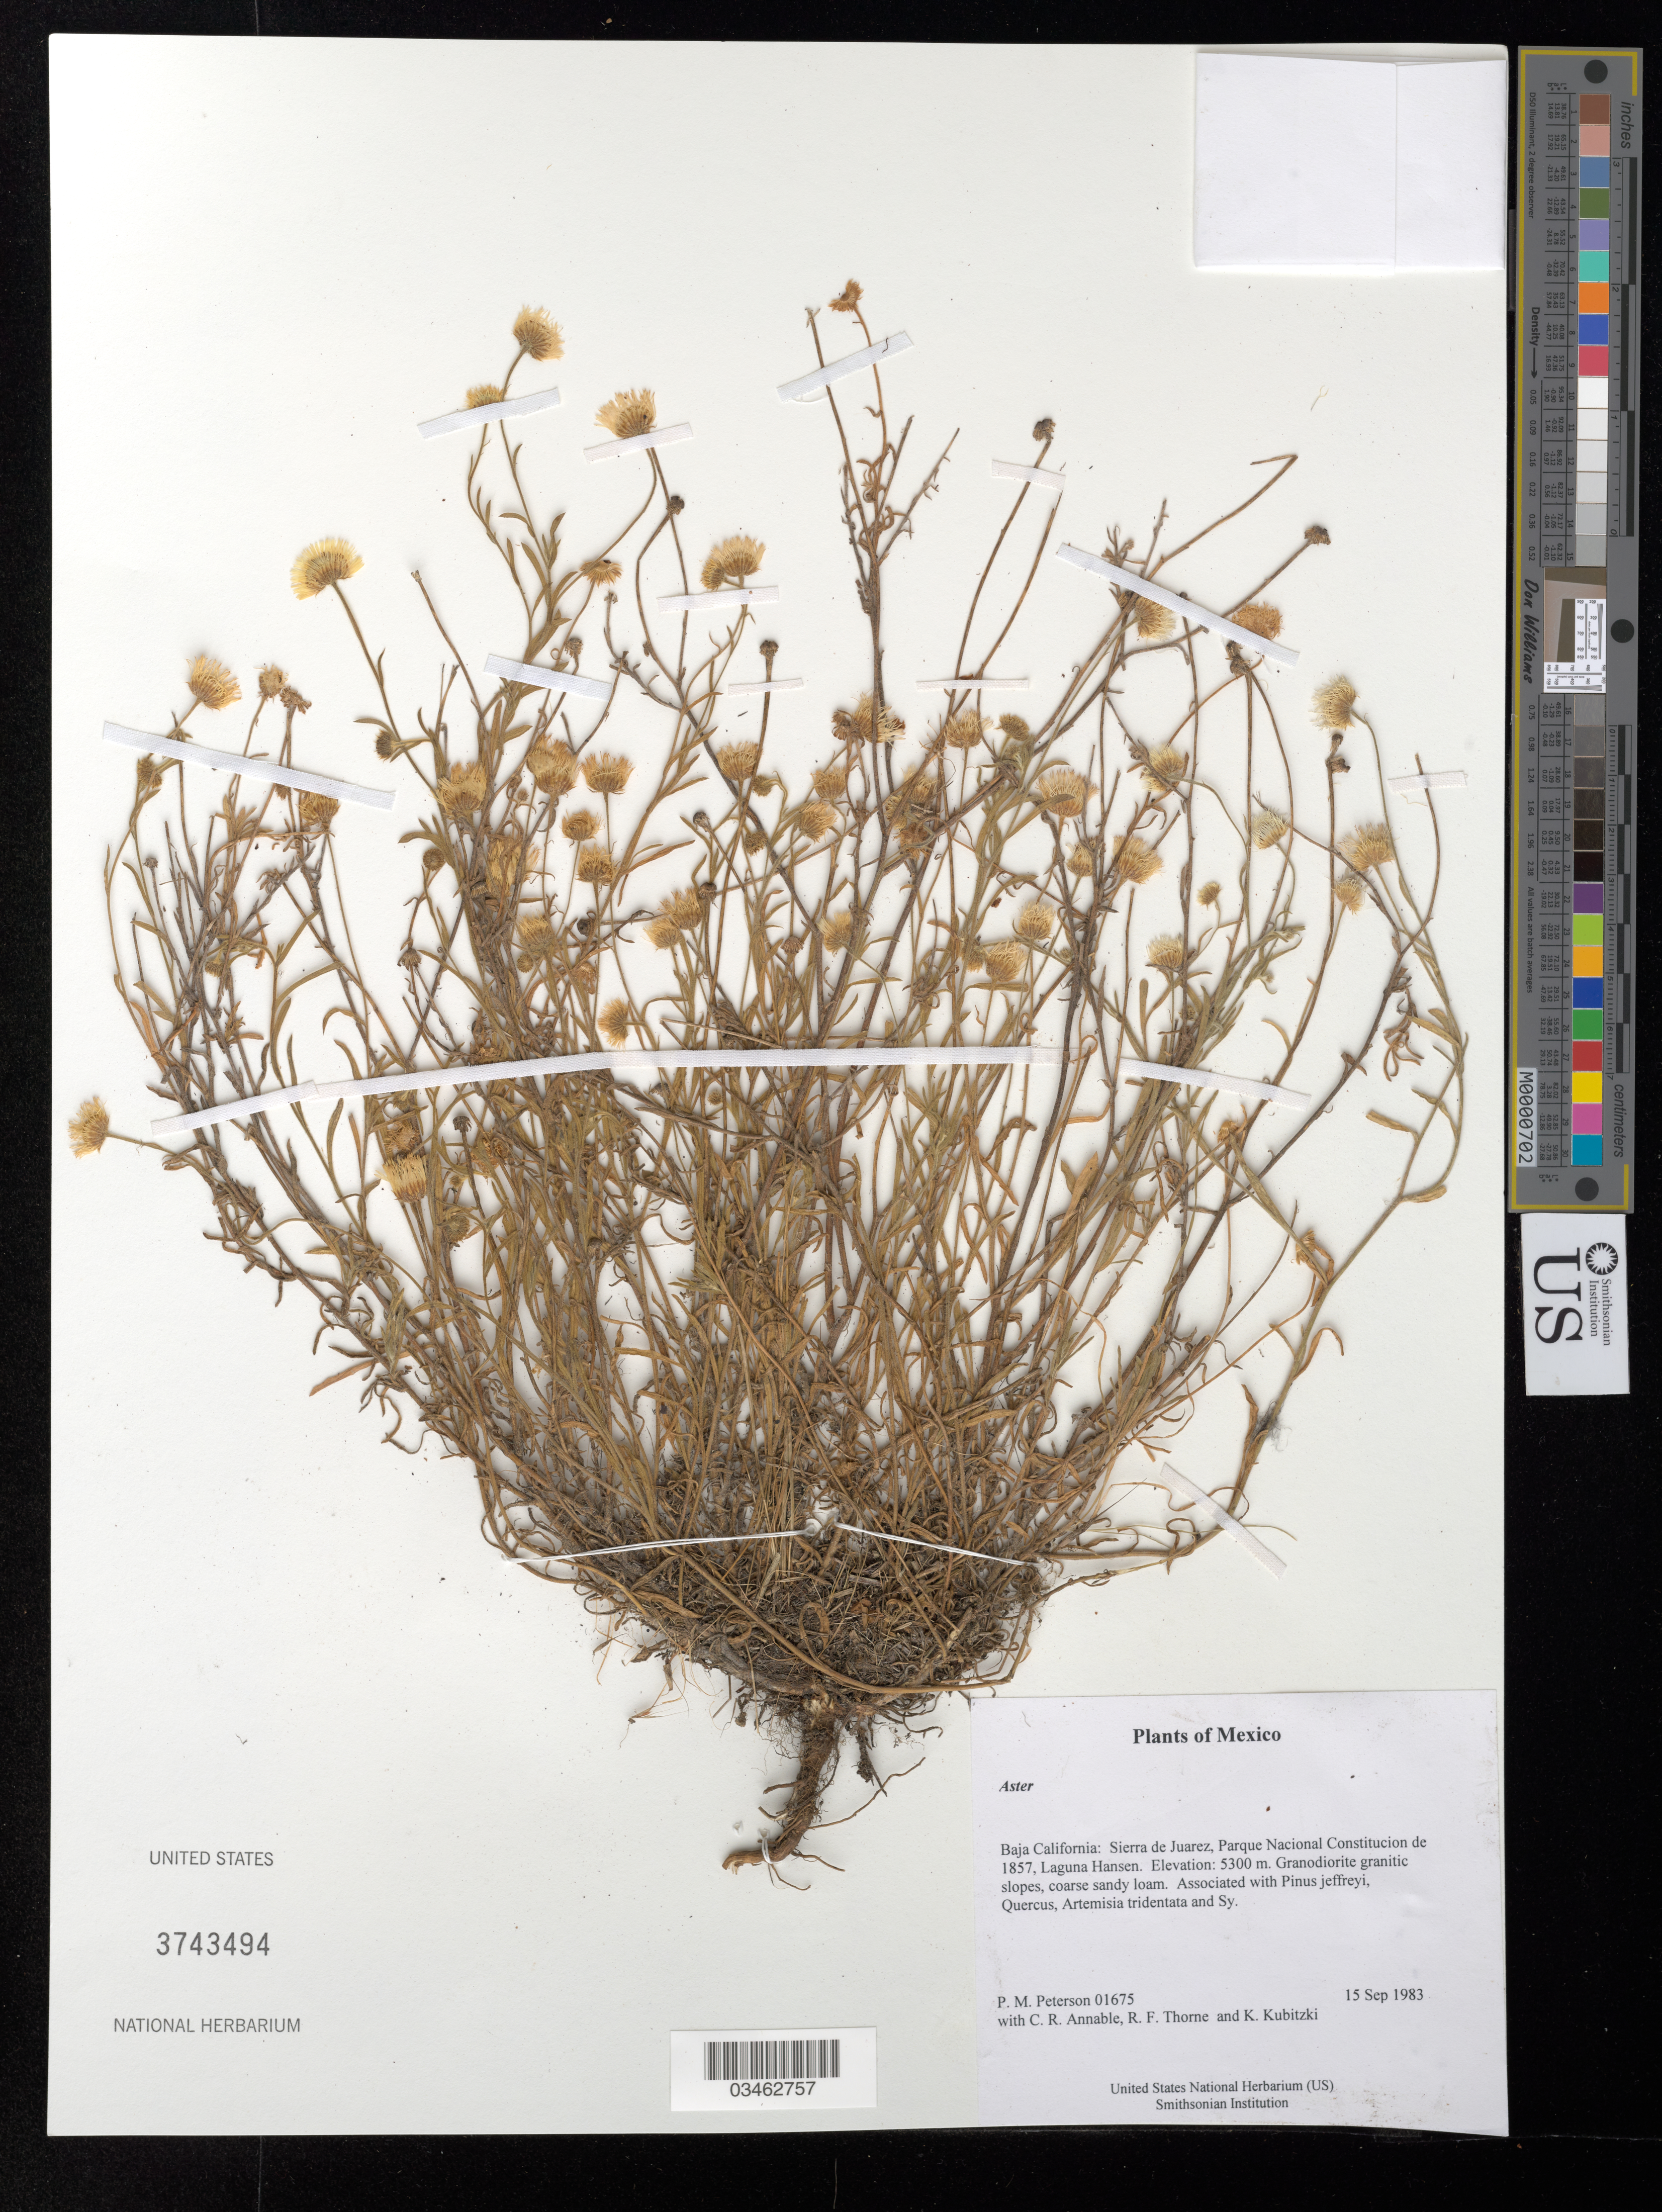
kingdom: Plantae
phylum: Tracheophyta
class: Magnoliopsida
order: Asterales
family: Asteraceae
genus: Symphyotrichum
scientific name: Symphyotrichum sp.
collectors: P. M. Peterson, C. R. Annable, R. F. Thorne & K. Kubitzki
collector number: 01675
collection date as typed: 15 Sep 1983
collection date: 1983-09-15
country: Mexico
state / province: Baja California Norte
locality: Sierra de Juarez, Parque Nacional Constitucion de 1857, Laguna Hansen.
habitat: Granodiorite granitic slopes, coarse sandy loam. Associated with Pinus jeffreyi, Quercus, Artemisia tridentata and Sy.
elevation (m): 5300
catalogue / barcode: US 3743494